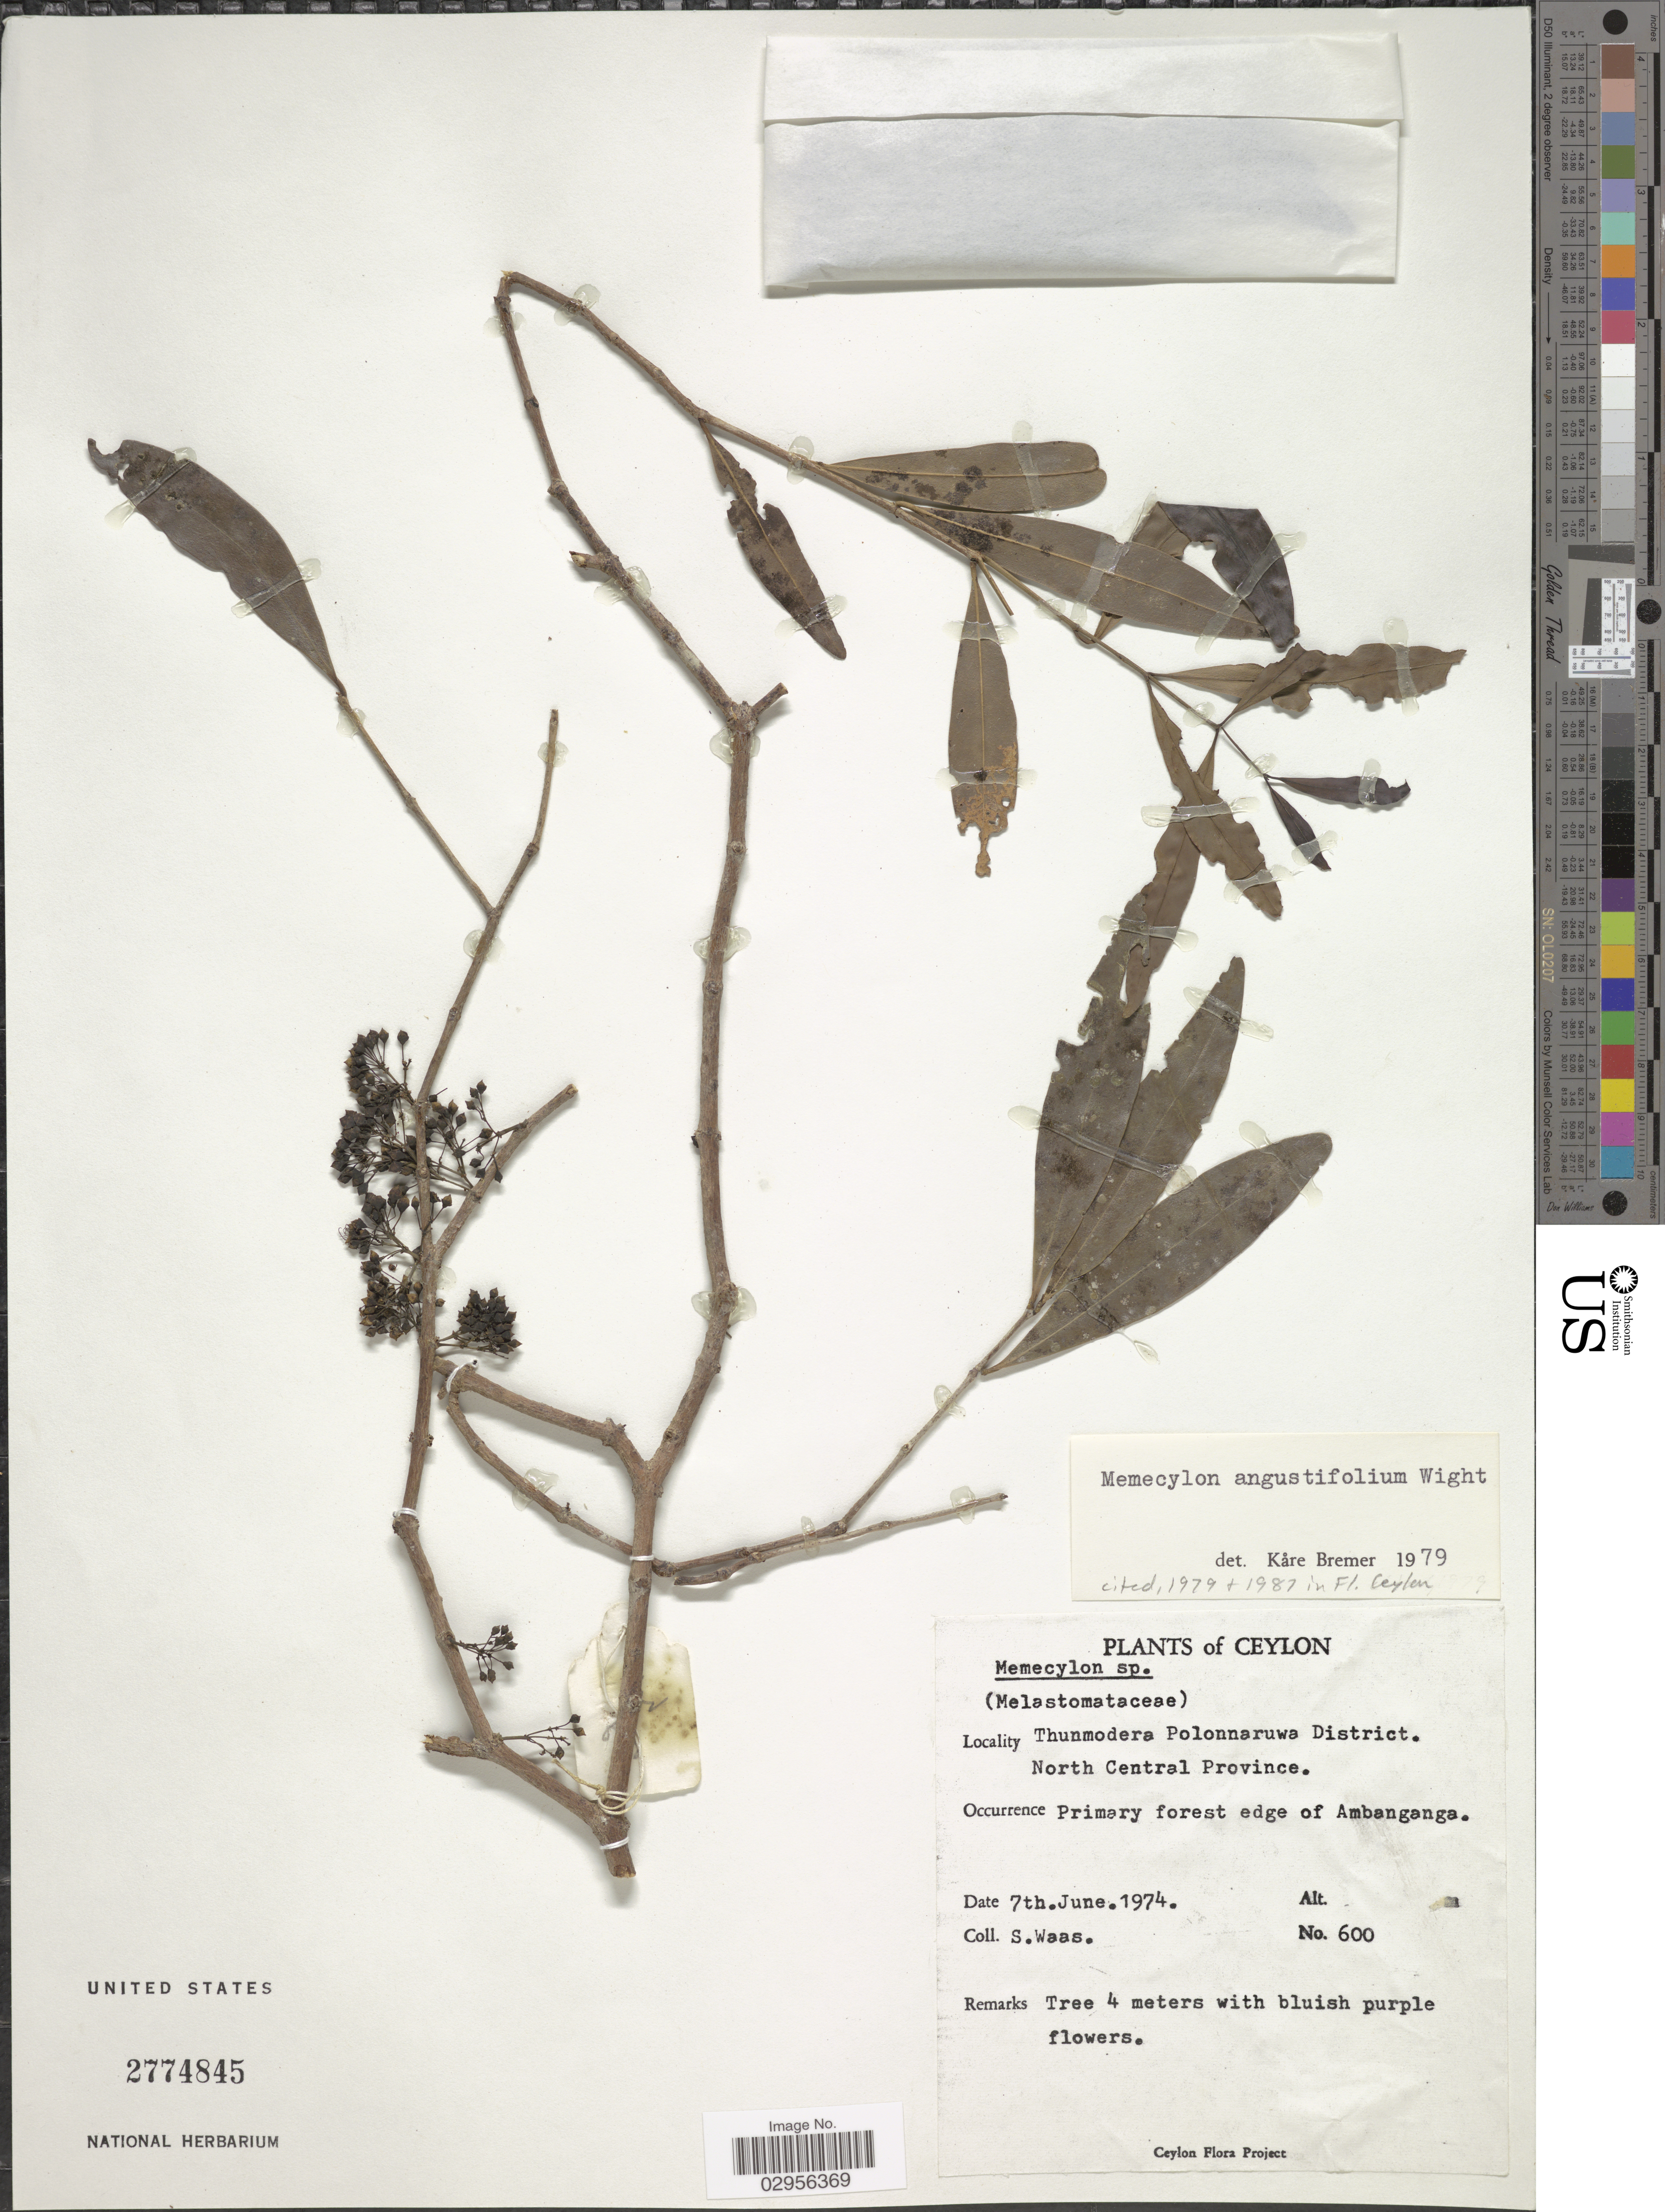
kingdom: Plantae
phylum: Tracheophyta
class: Magnoliopsida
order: Myrtales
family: Melastomataceae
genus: Memecylon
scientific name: Memecylon angustifolium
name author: Wight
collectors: S. Waas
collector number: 600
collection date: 1974-06-07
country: Sri Lanka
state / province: North Central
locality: Ceylon. Thunmodera Polonnaruwa District. Edge of Ambanganga.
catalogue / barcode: US 2774845